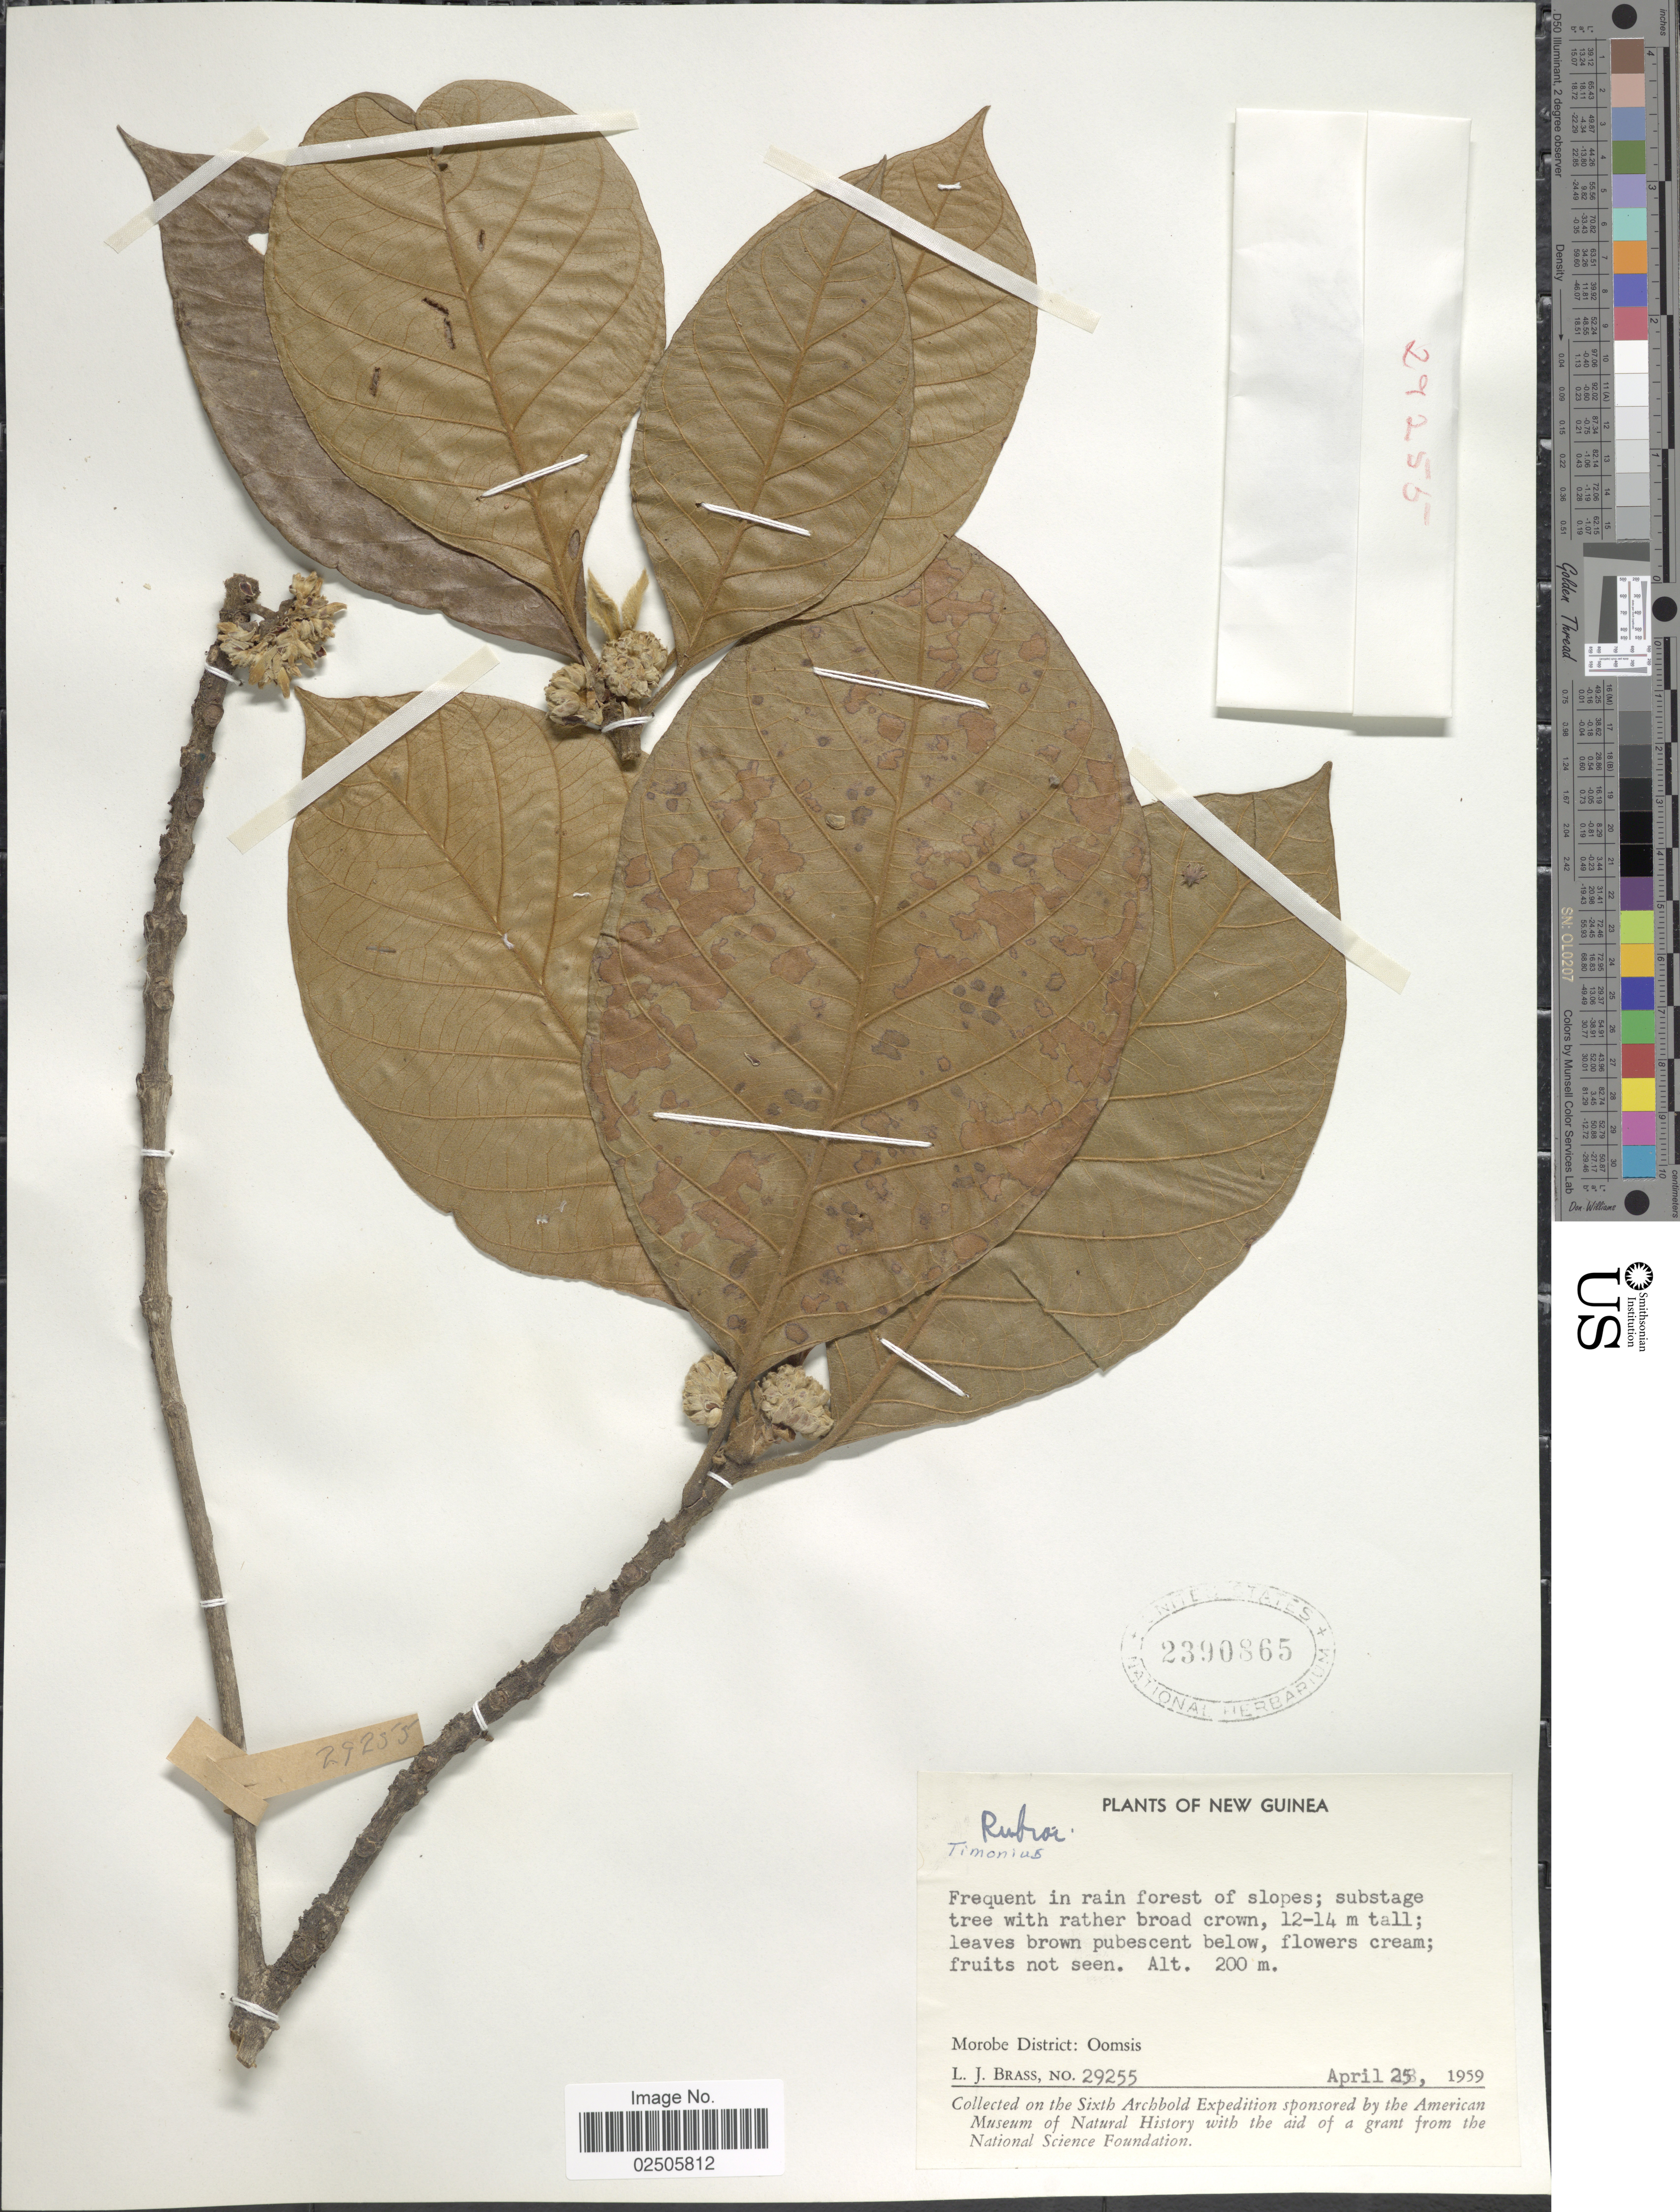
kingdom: Plantae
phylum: Tracheophyta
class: Magnoliopsida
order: Gentianales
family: Rubiaceae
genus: Timonius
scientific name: Timonius sp.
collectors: L. J. Brass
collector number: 29255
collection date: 1959-04-25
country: Papua New Guinea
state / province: Morobe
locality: New Guinea, Morobe District: Oomsis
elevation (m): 200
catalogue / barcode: US 2390865